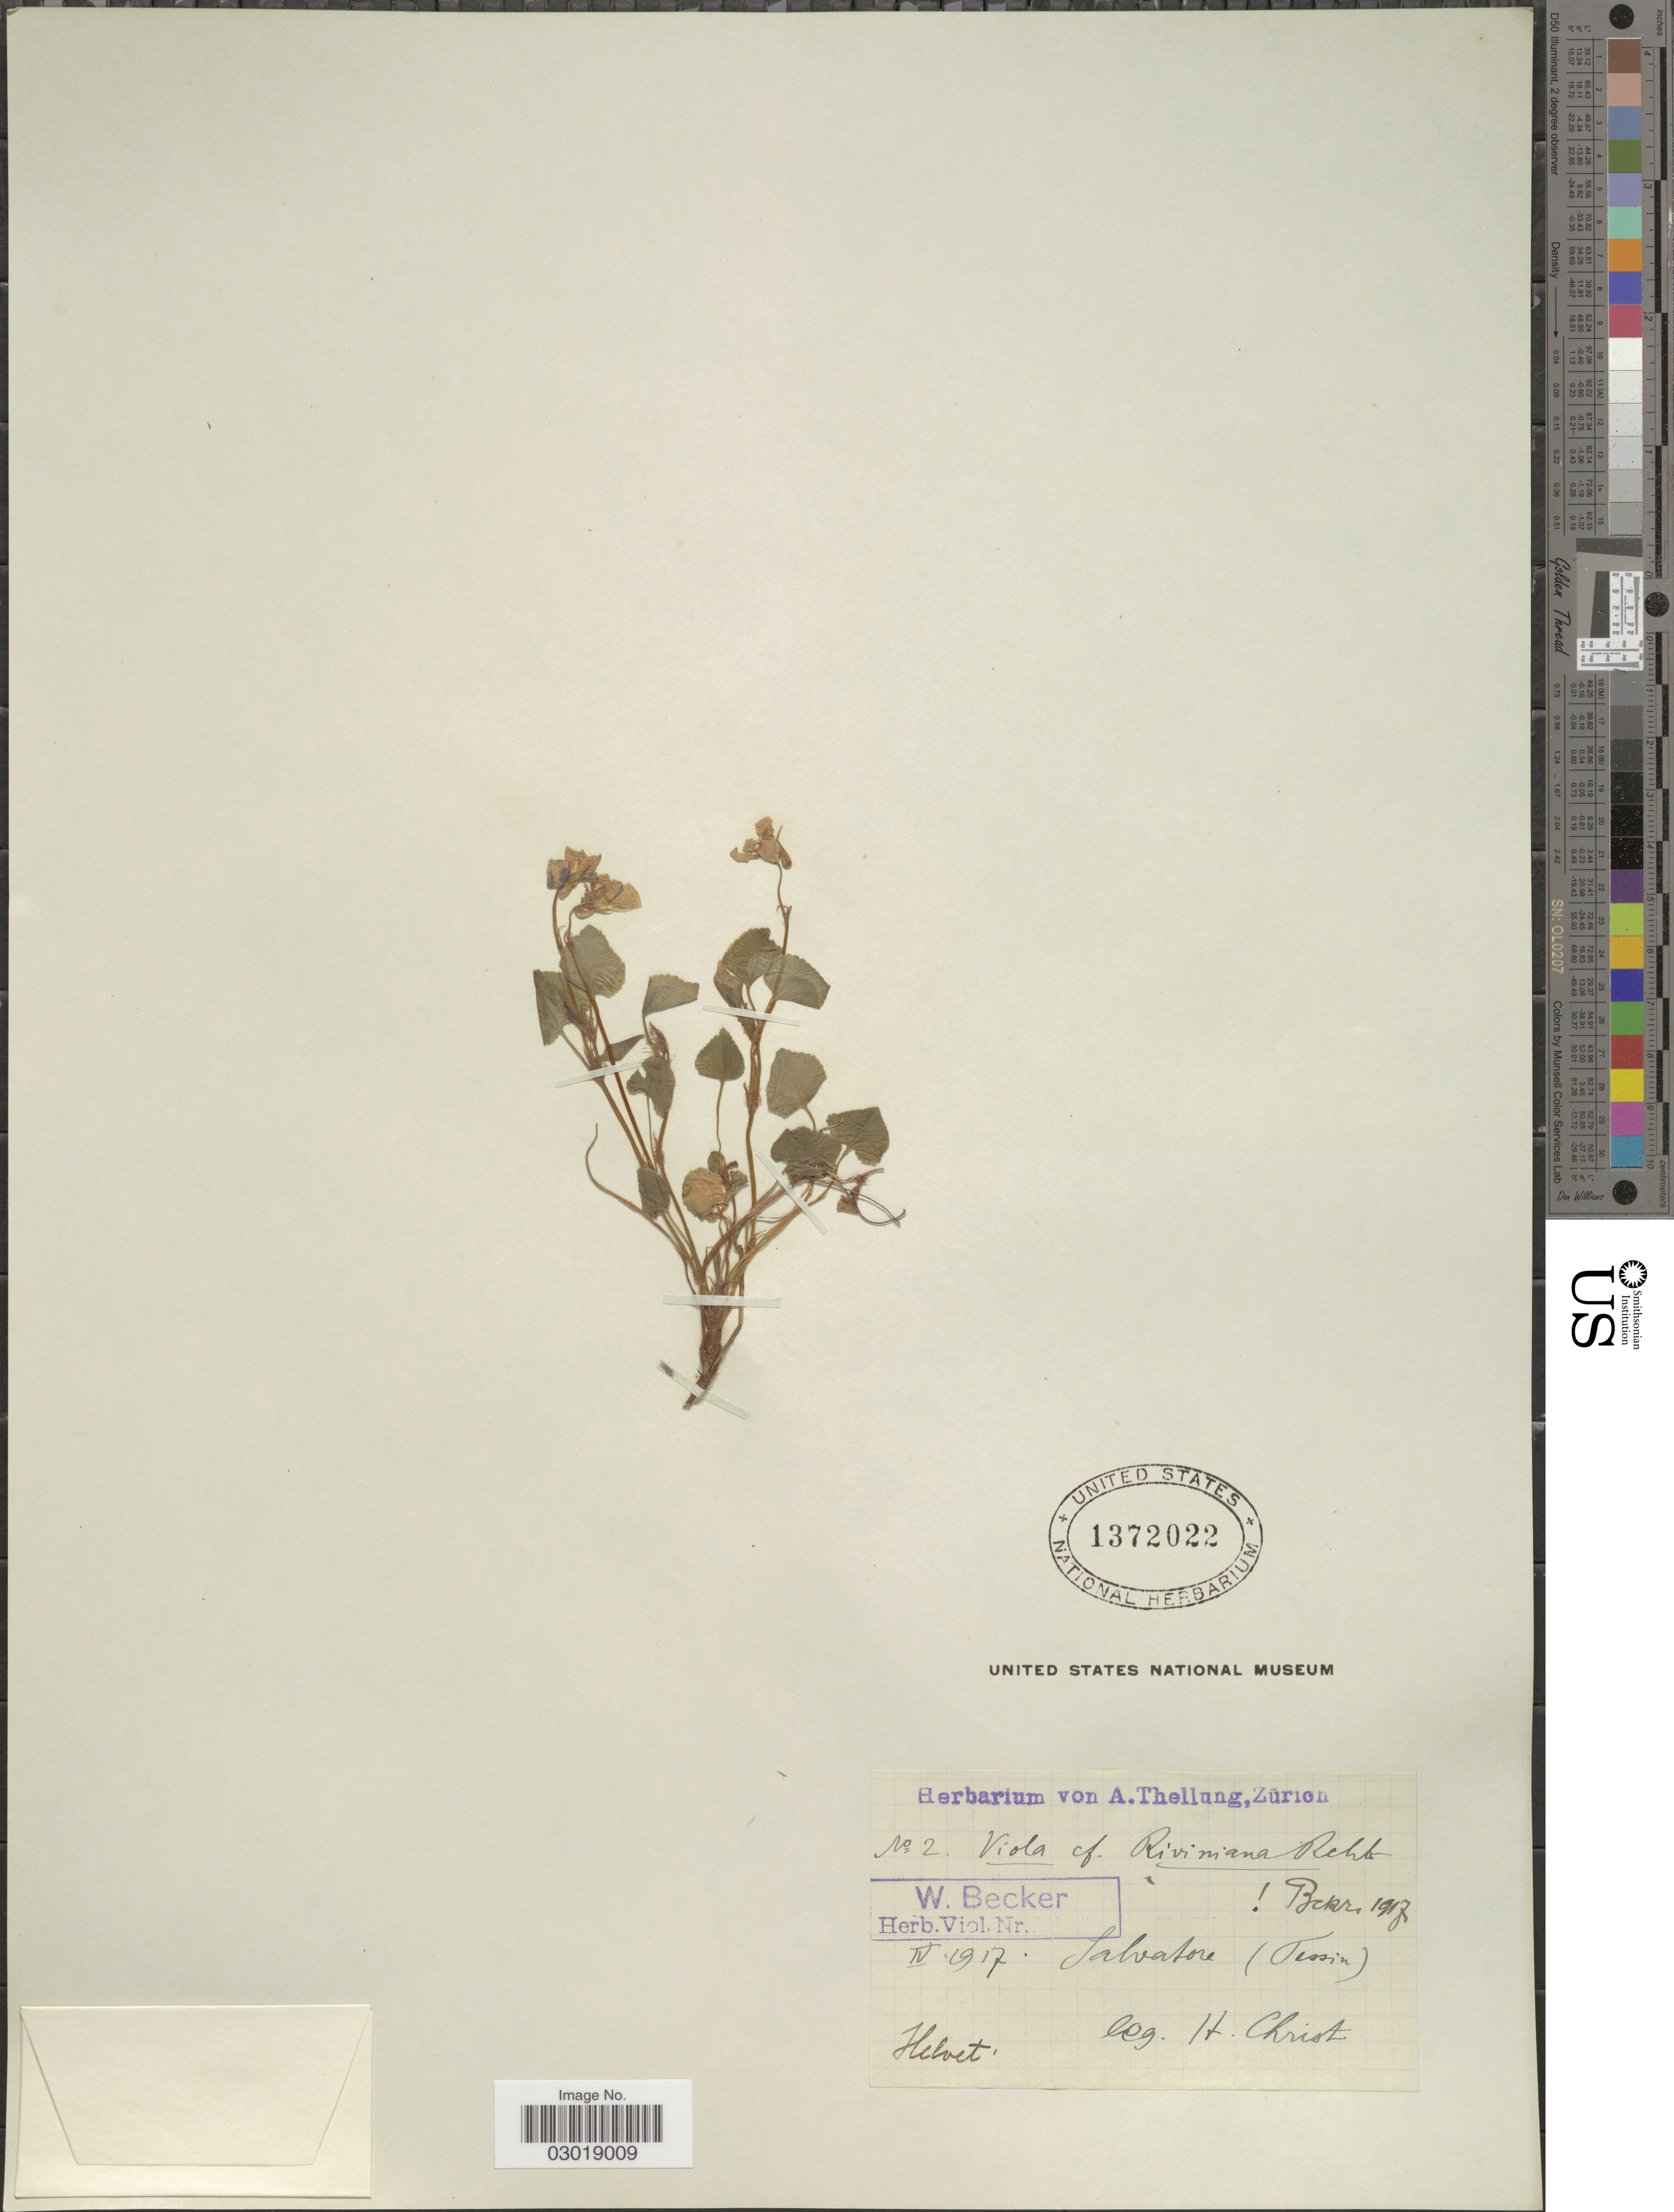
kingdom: Plantae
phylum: Tracheophyta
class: Magnoliopsida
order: Malpighiales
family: Violaceae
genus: Viola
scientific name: Viola riviniana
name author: Rchb.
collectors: H. Christ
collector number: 2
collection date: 1917-04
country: Switzerland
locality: Salvatore (Tessin). Helvet.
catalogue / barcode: US 1372022